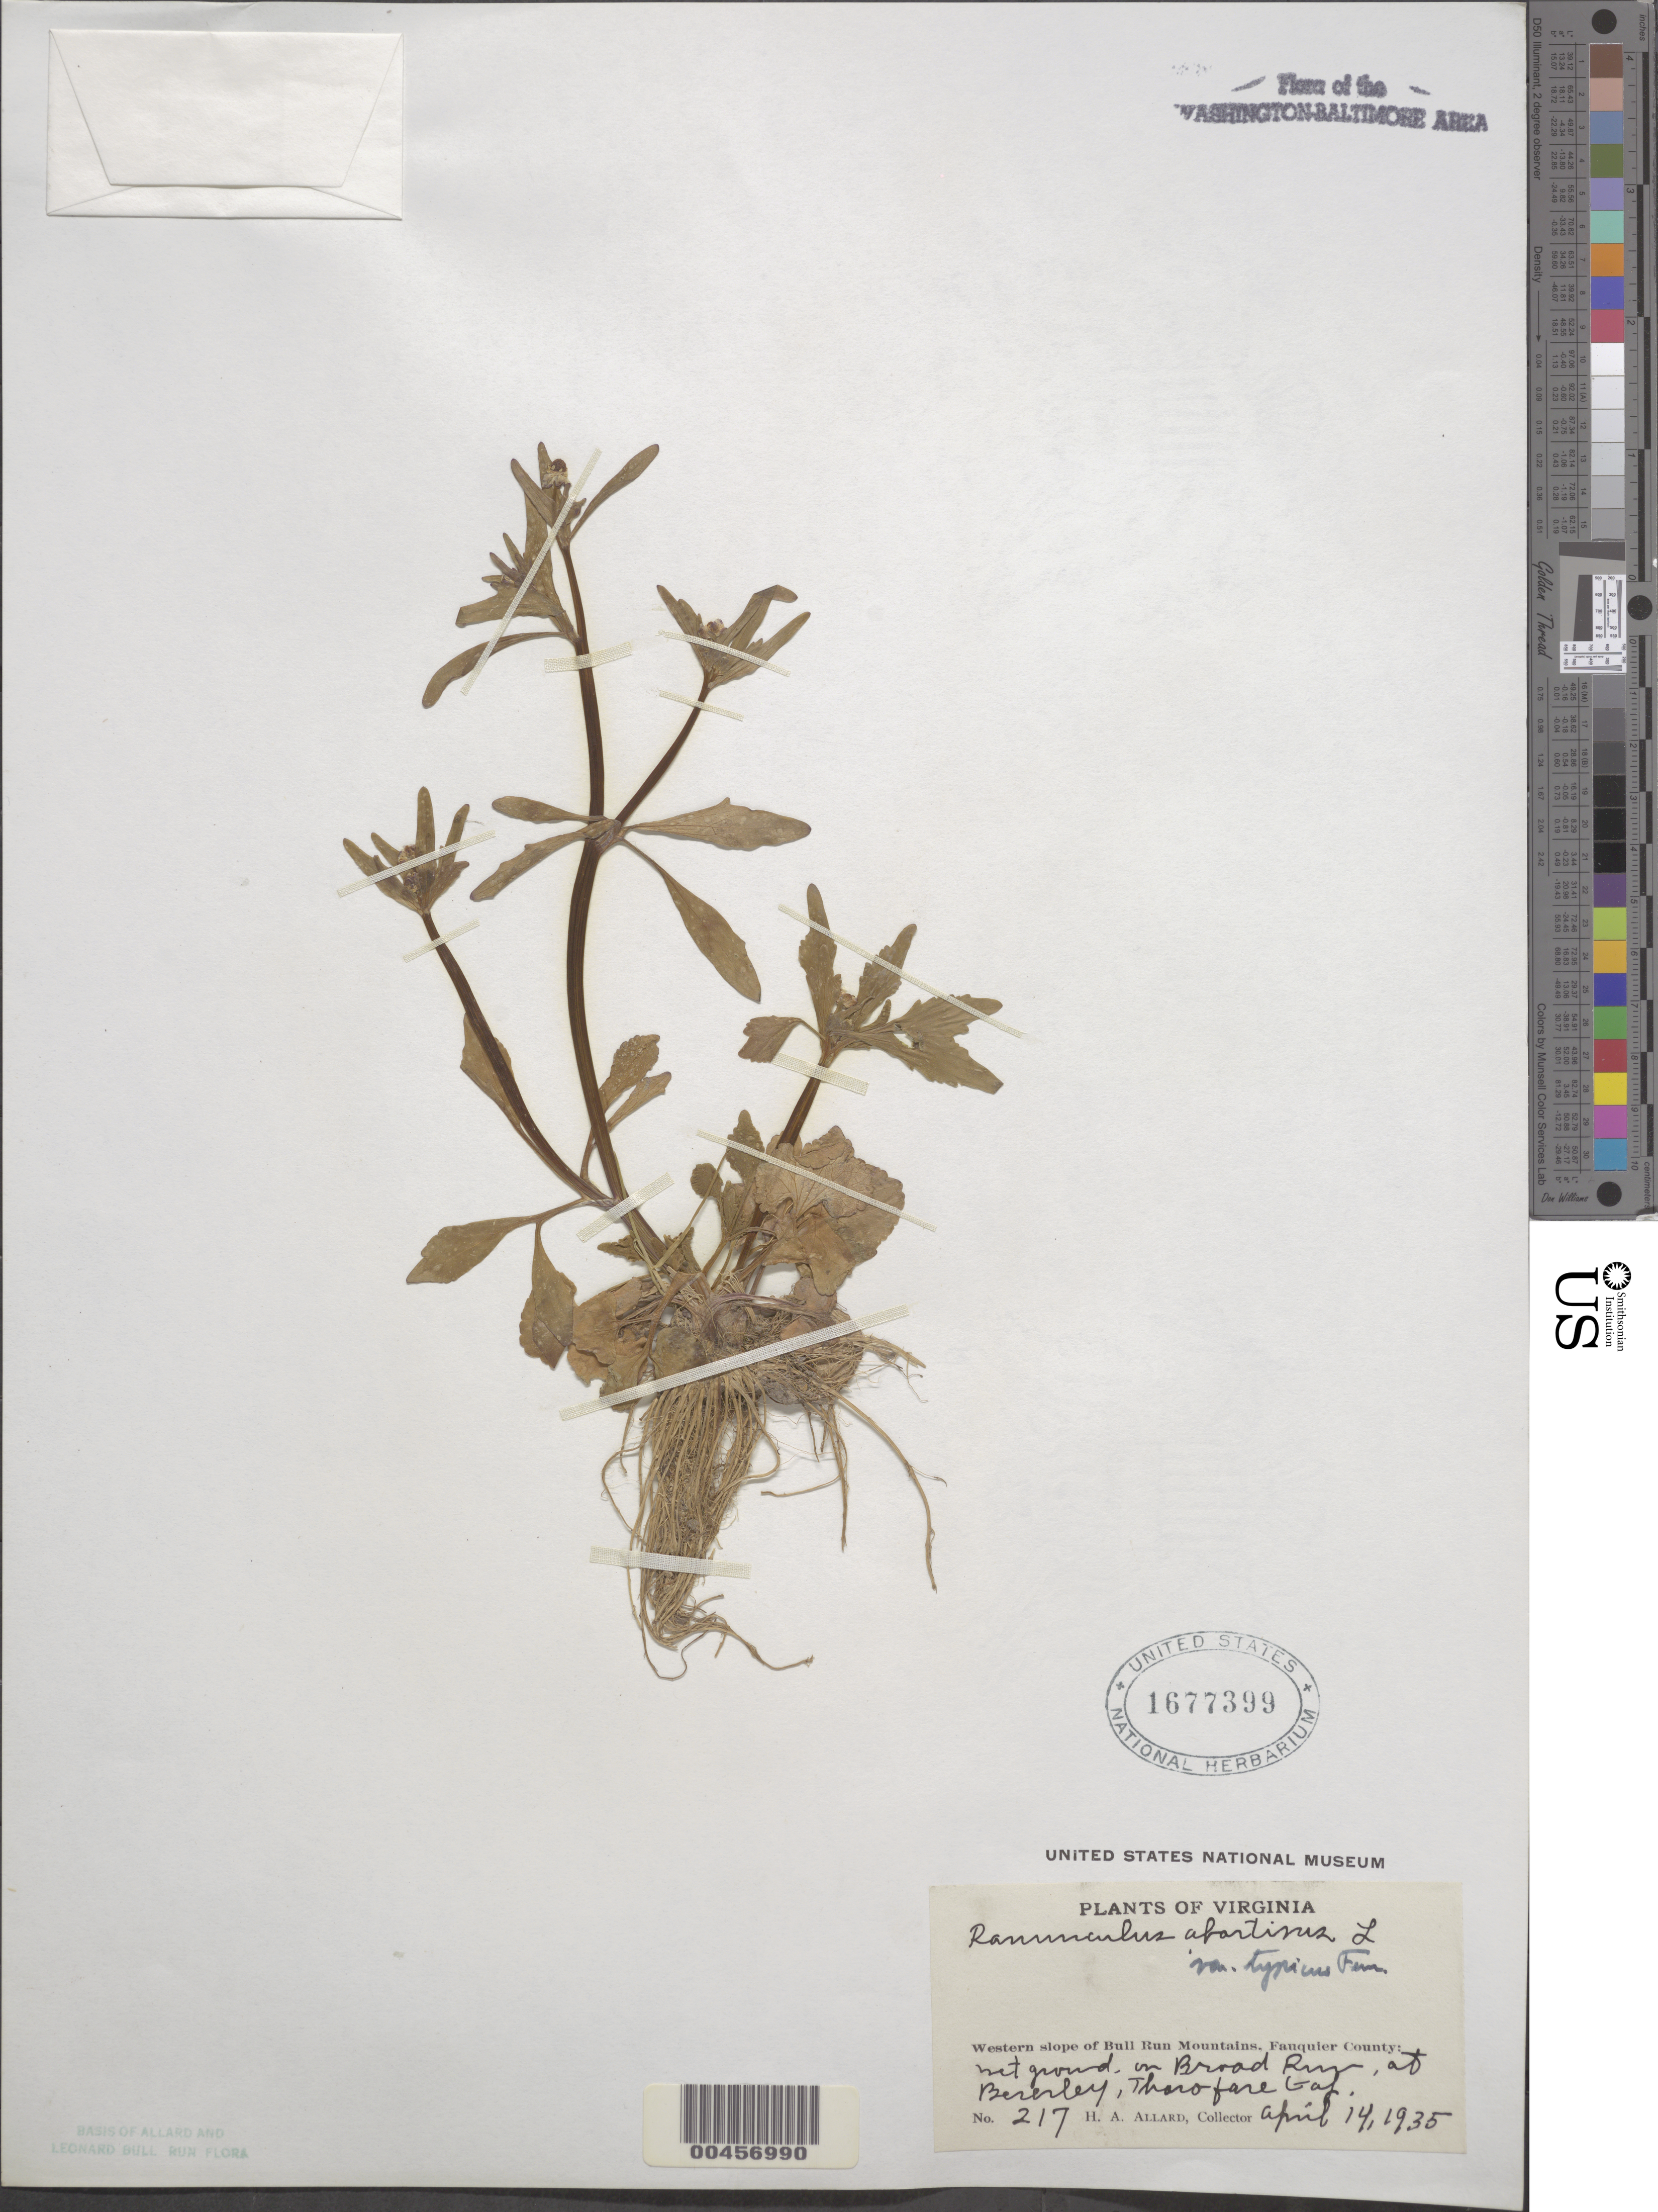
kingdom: Plantae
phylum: Tracheophyta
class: Magnoliopsida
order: Ranunculales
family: Ranunculaceae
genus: Ranunculus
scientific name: Ranunculus abortivus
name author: L.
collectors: H. A. Allard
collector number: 217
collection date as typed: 14 May 1935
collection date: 1935-05-14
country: United States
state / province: Virginia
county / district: Fauquier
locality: Bull Run Mts, on Broad Run at Berkley, Thorofare Gap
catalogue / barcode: US 1677399